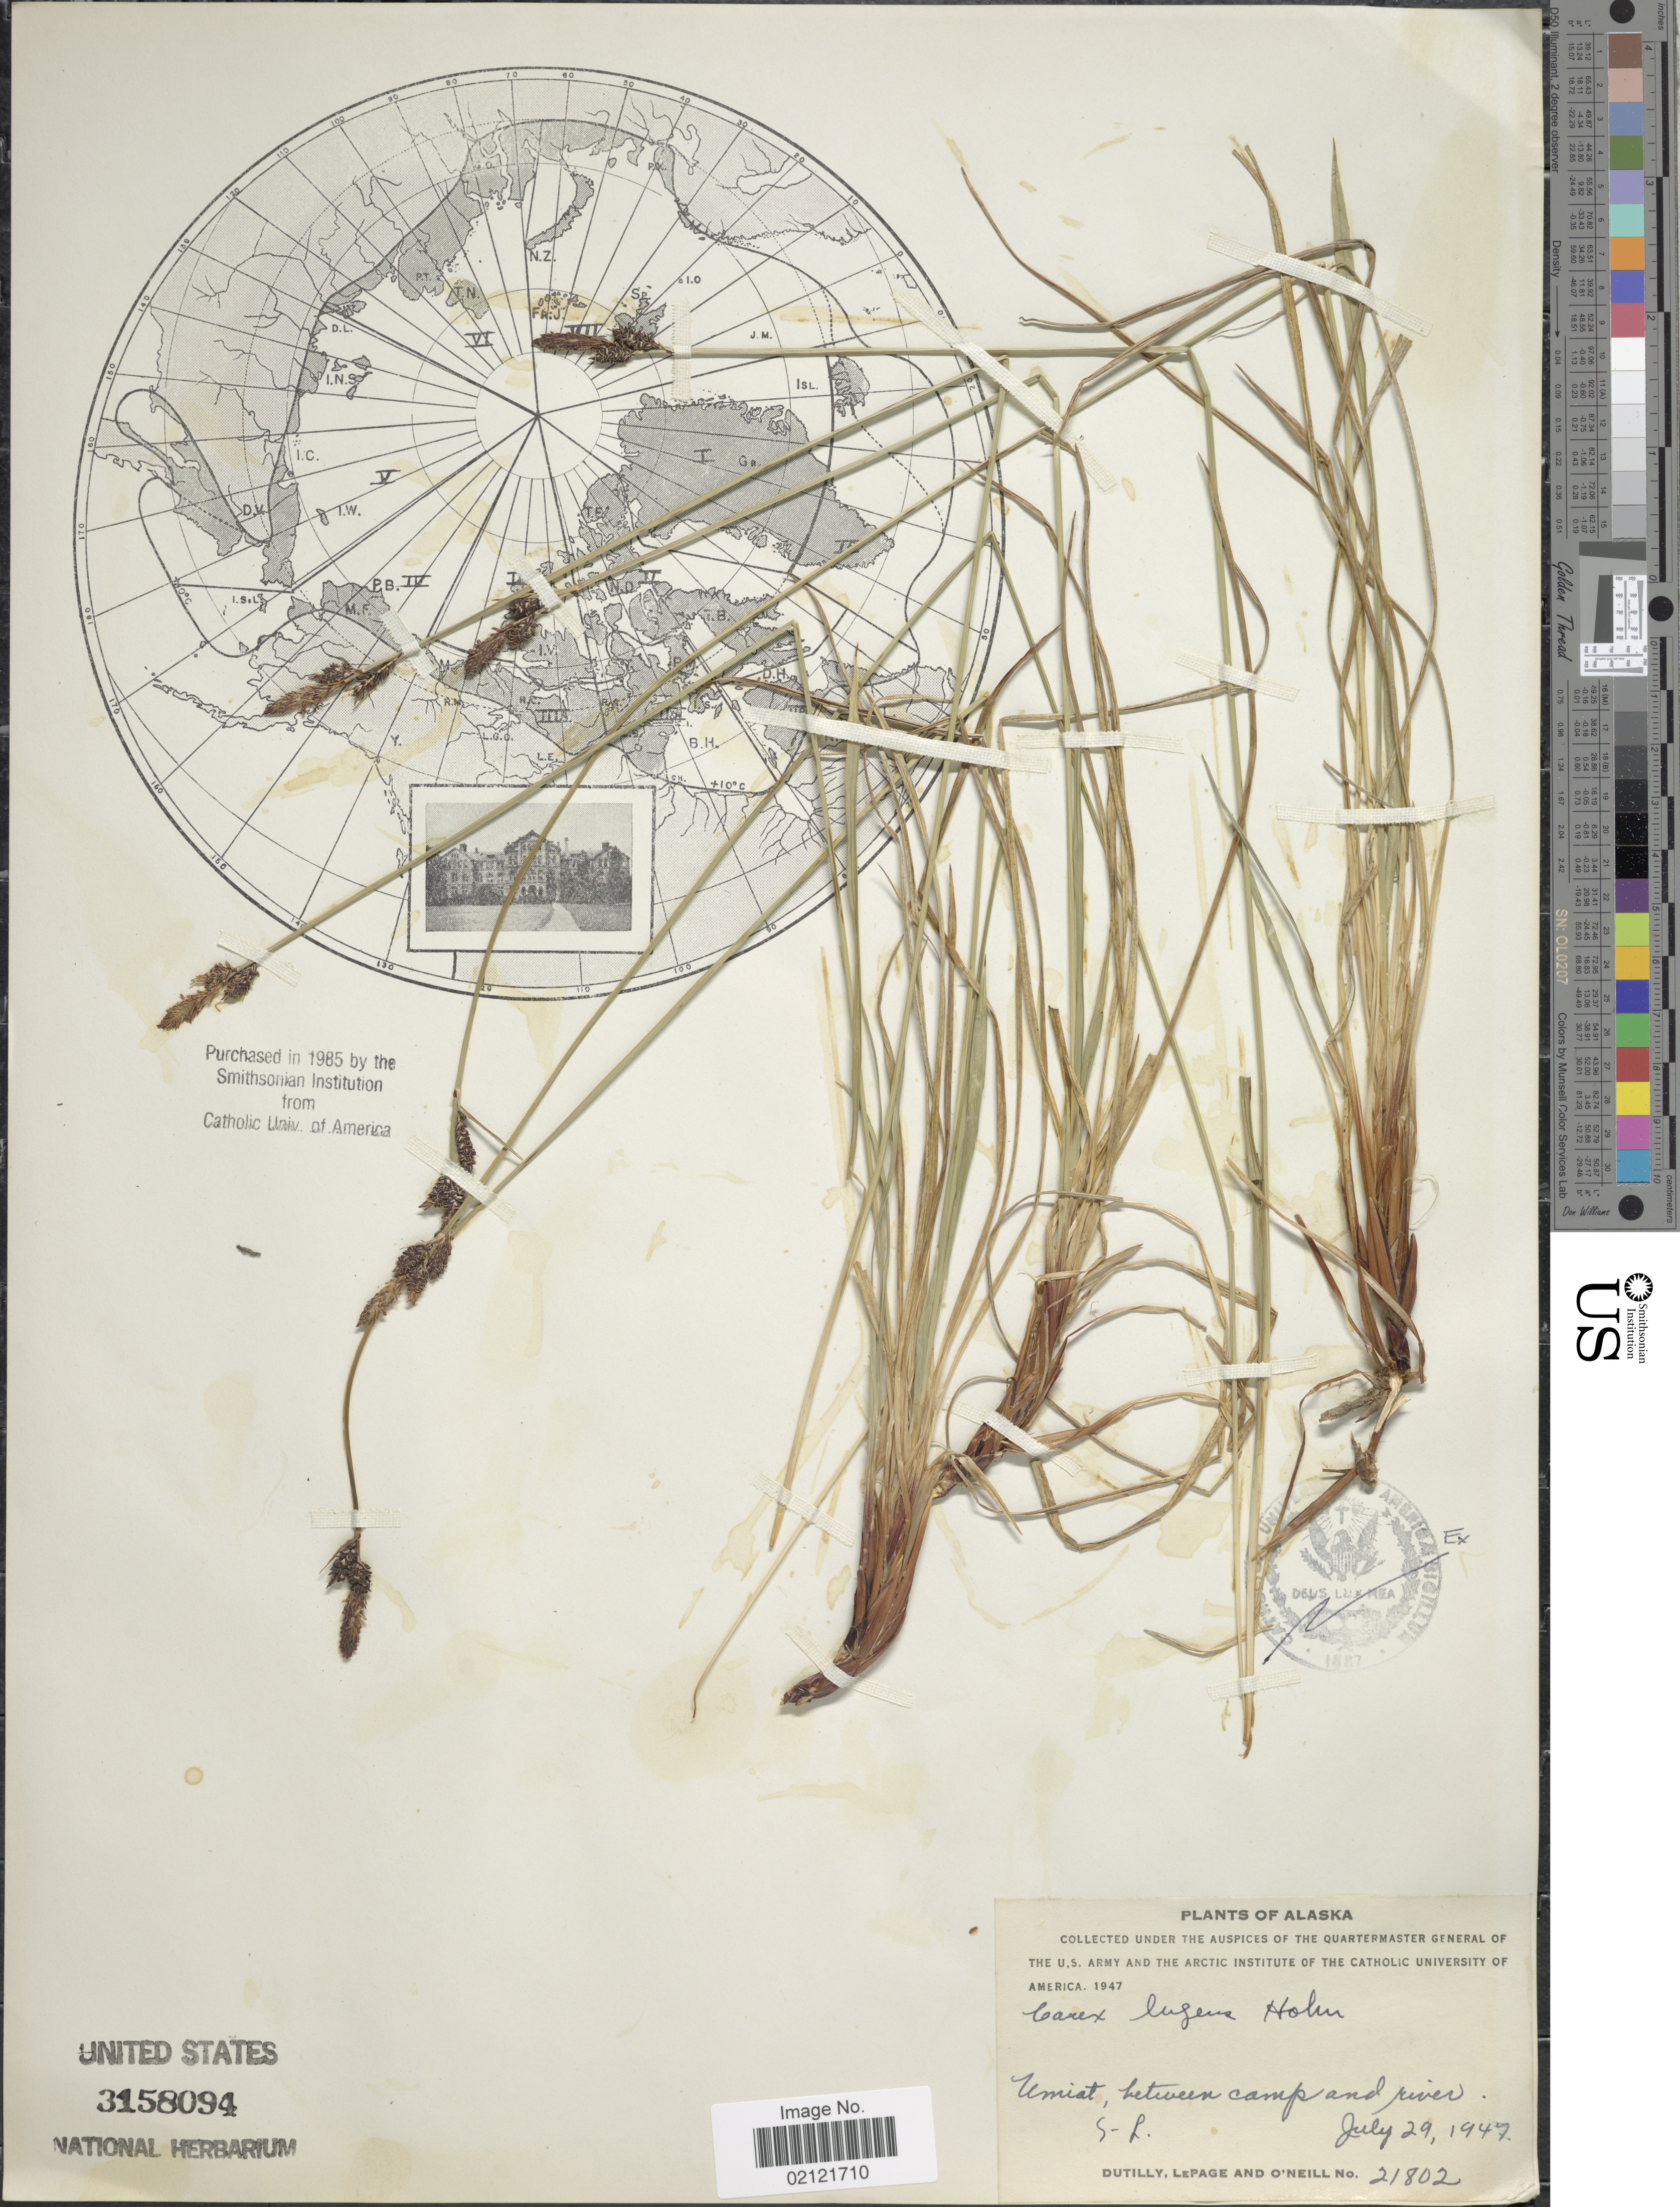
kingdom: Plantae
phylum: Tracheophyta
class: Liliopsida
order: Poales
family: Cyperaceae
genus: Carex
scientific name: Carex bigelowii subsp. lugens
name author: (Holm) T.V. Egorova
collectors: -. Dutilly, -. LePage & -. O'Neill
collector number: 21802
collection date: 1947-07-29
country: United States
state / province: Alaska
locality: Umiat, between camp and River, S-L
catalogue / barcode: US 3158094